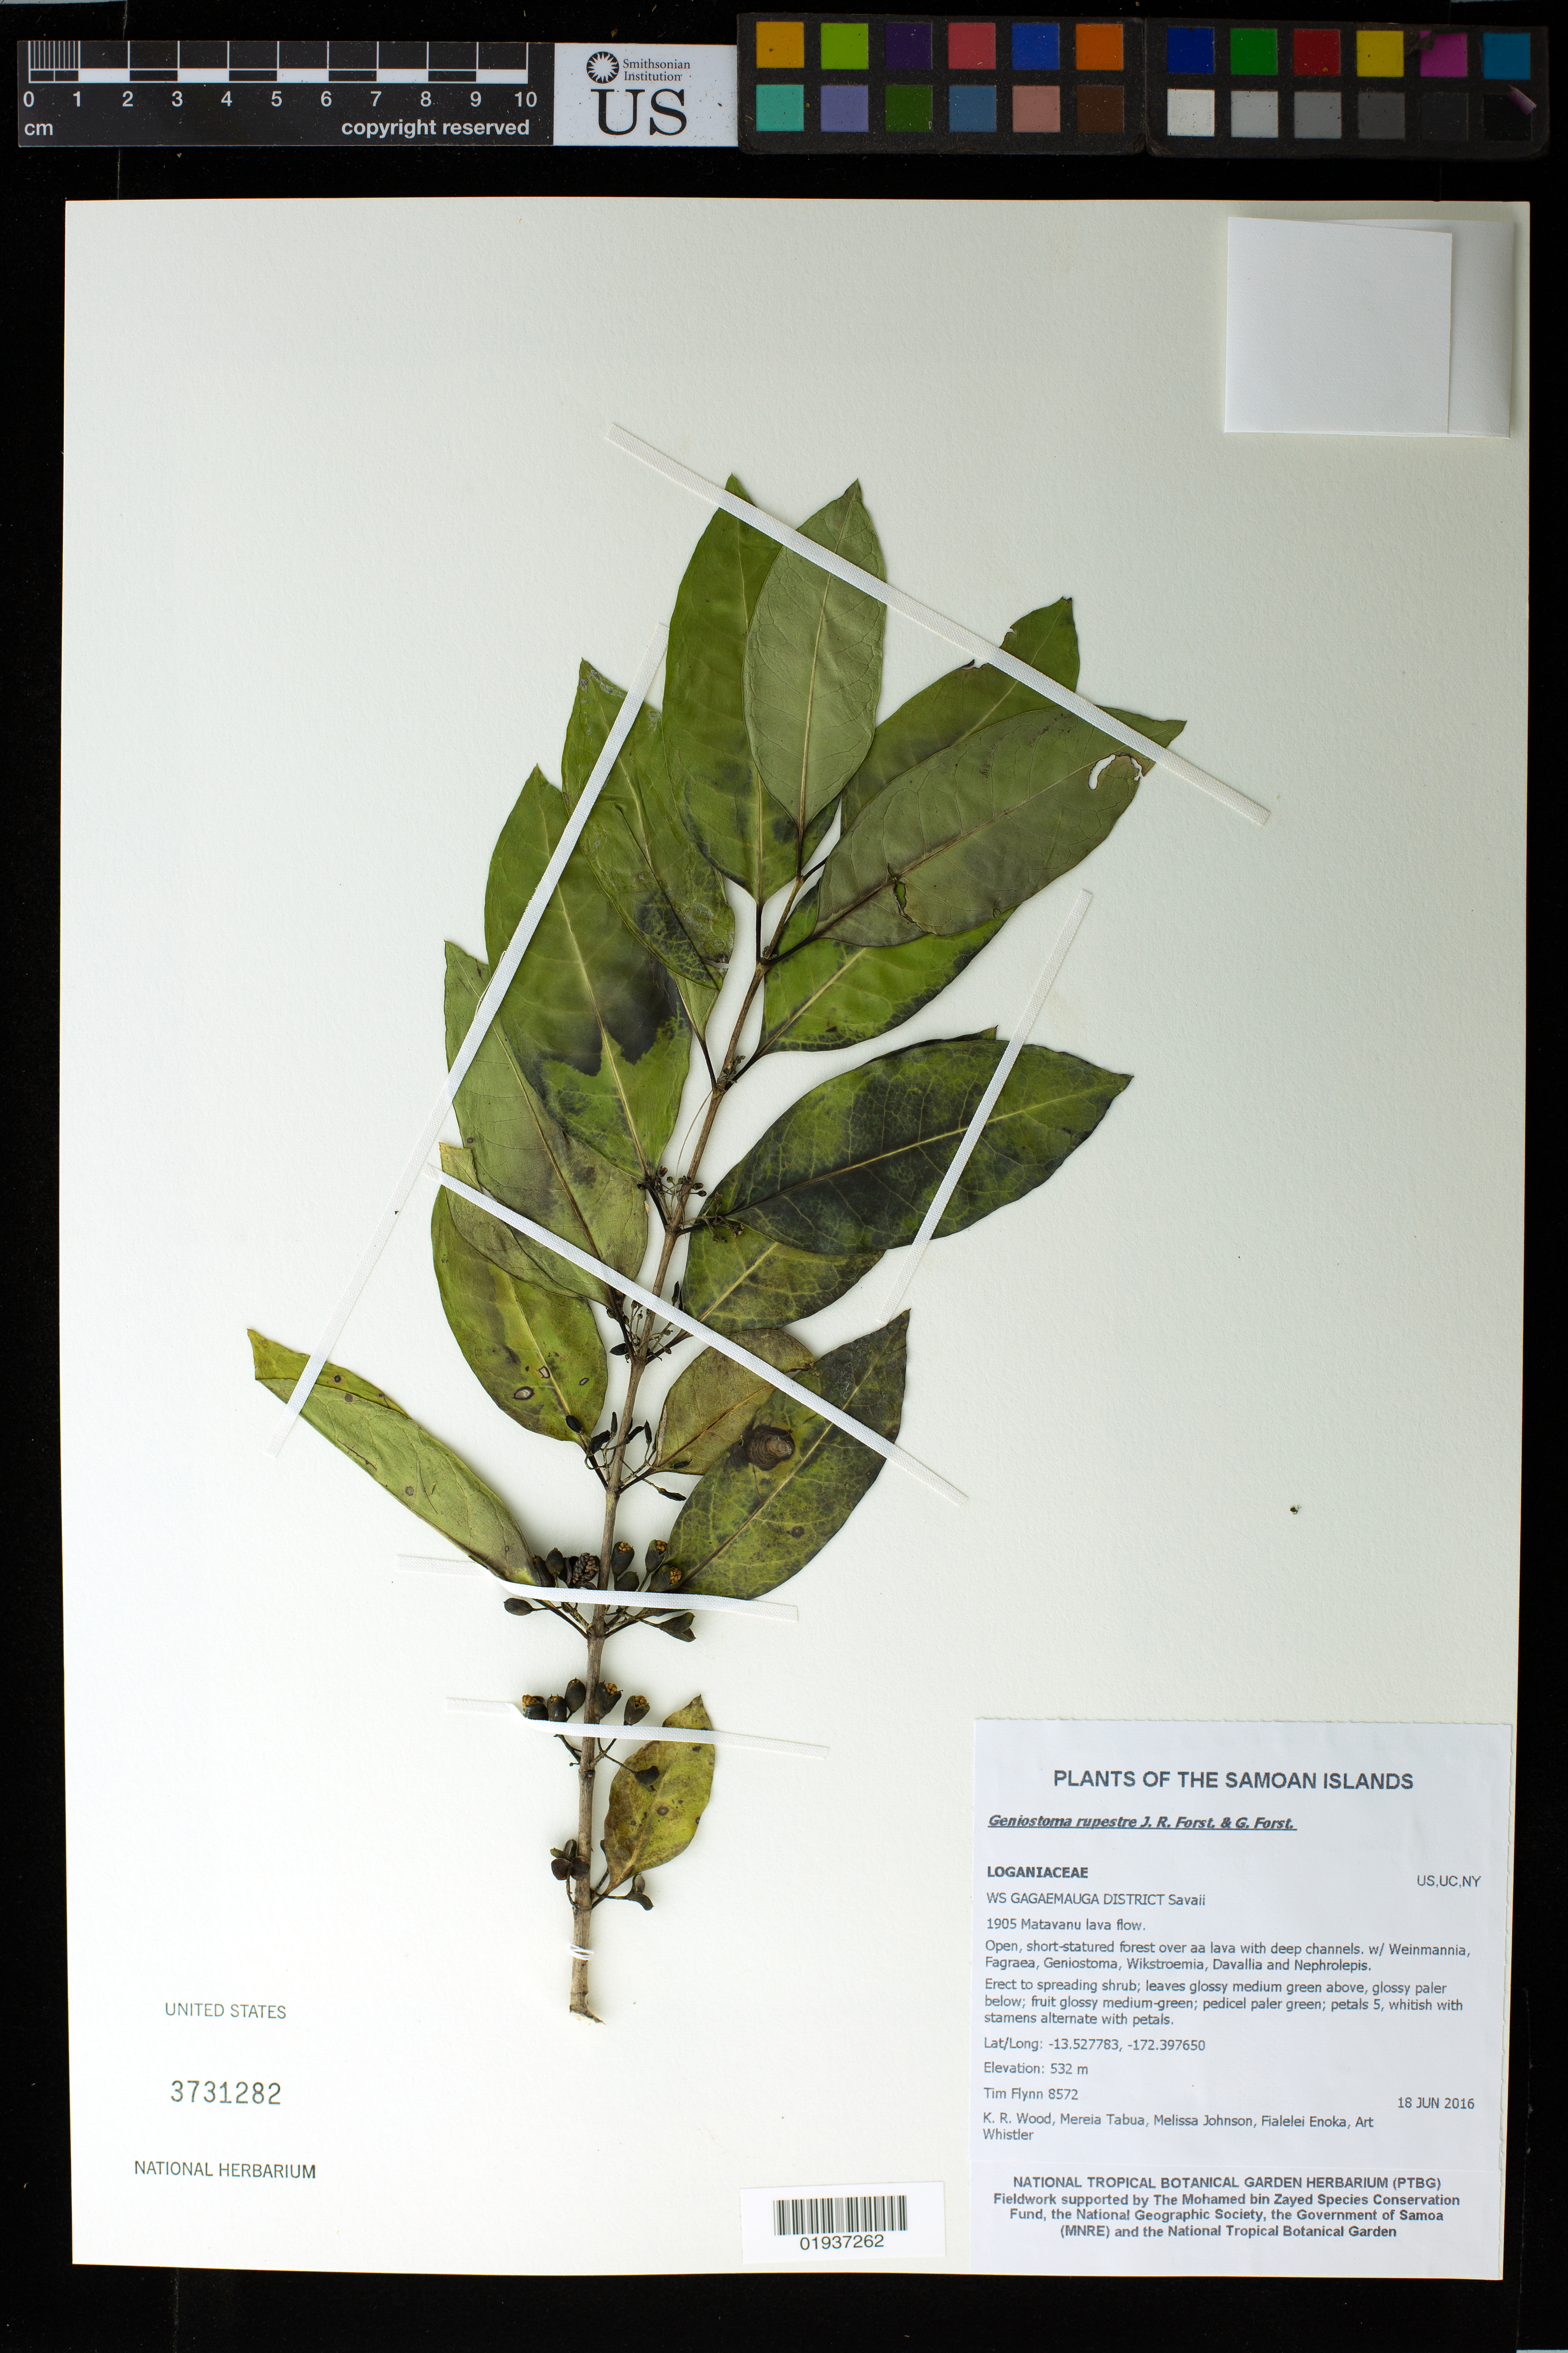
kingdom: Plantae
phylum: Tracheophyta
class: Magnoliopsida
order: Gentianales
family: Loganiaceae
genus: Geniostoma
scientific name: Geniostoma rupestre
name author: J.R. Forst. & G. Forst.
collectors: K. R. Wood, T. W. Flynn, M. Tabua, M. Johnson, F. Enoka & A. Whistler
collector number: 8572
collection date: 2016-06-18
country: Samoa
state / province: Gagaifomauga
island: Savai'i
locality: Savaii, 1905 Matavanua lava flow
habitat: Open, short-statured forest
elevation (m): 532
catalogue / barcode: US 3731282